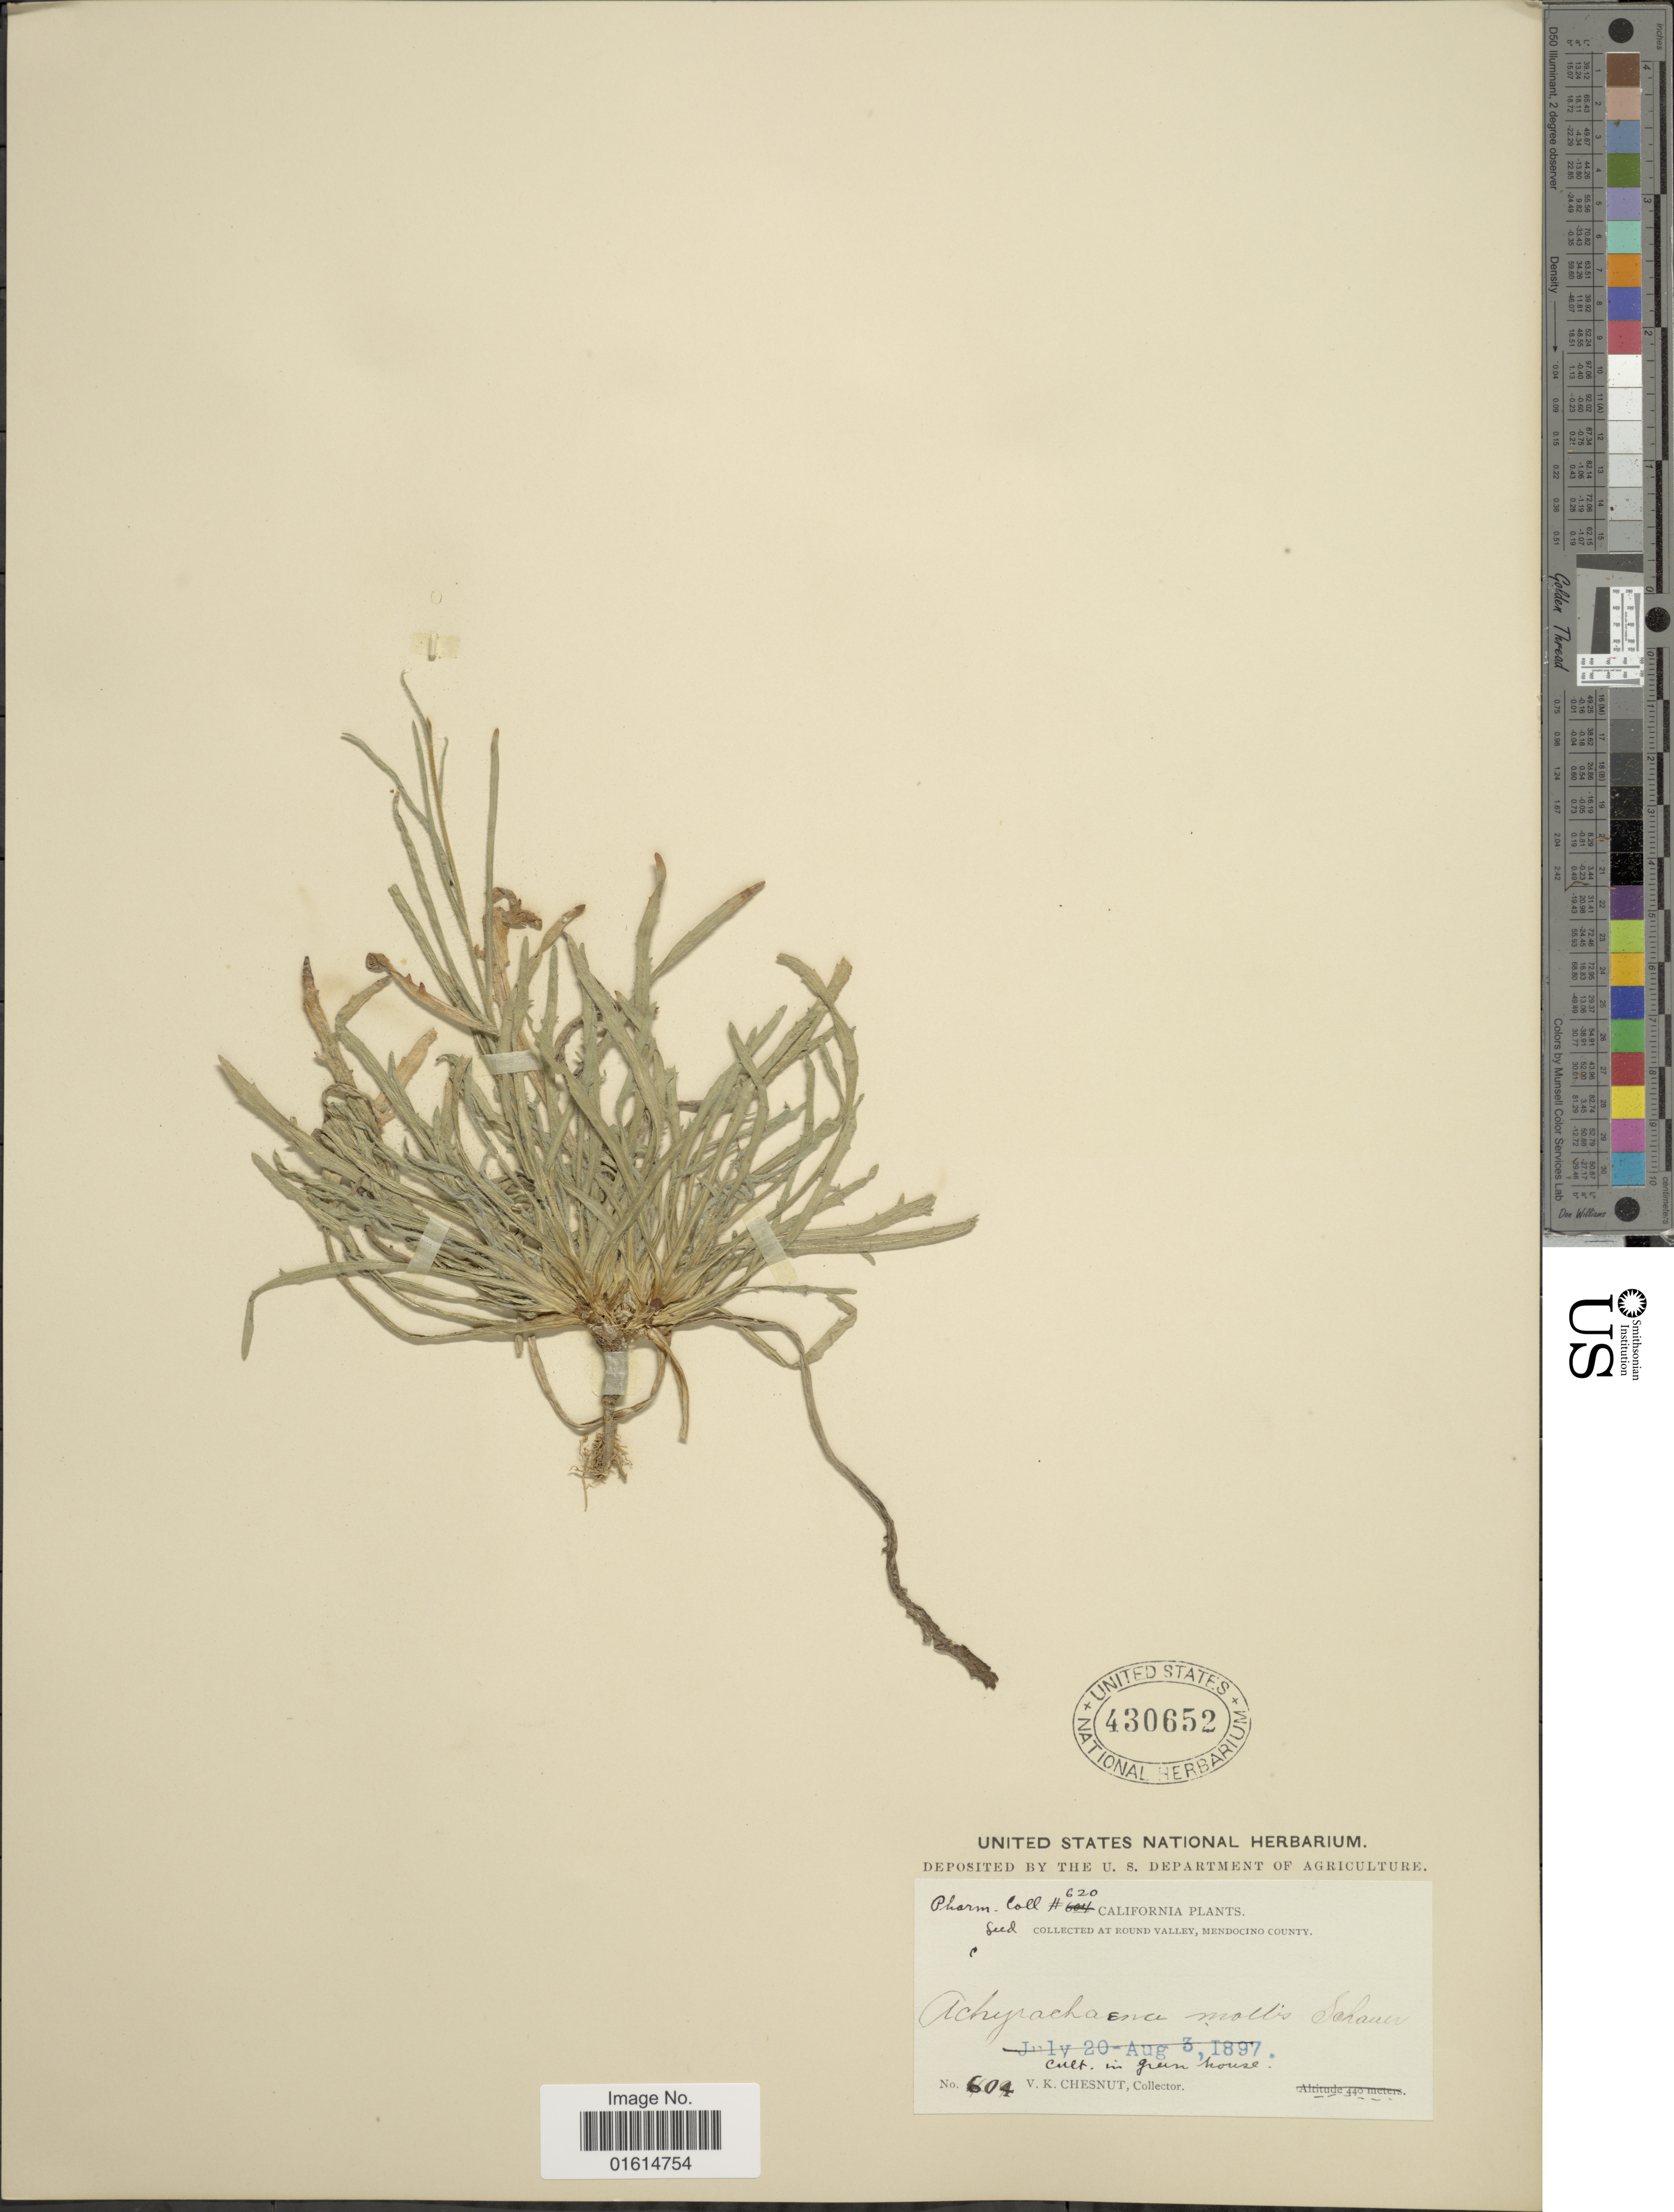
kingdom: Plantae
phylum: Tracheophyta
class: Magnoliopsida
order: Asterales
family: Asteraceae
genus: Achyrachaena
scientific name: Achyrachaena mollis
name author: Schauer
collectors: V. Chesnut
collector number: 604/620*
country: United States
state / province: California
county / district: Mendocino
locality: Round Valley, Mendocino County, Green House [unsure placement]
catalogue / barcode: US 430652